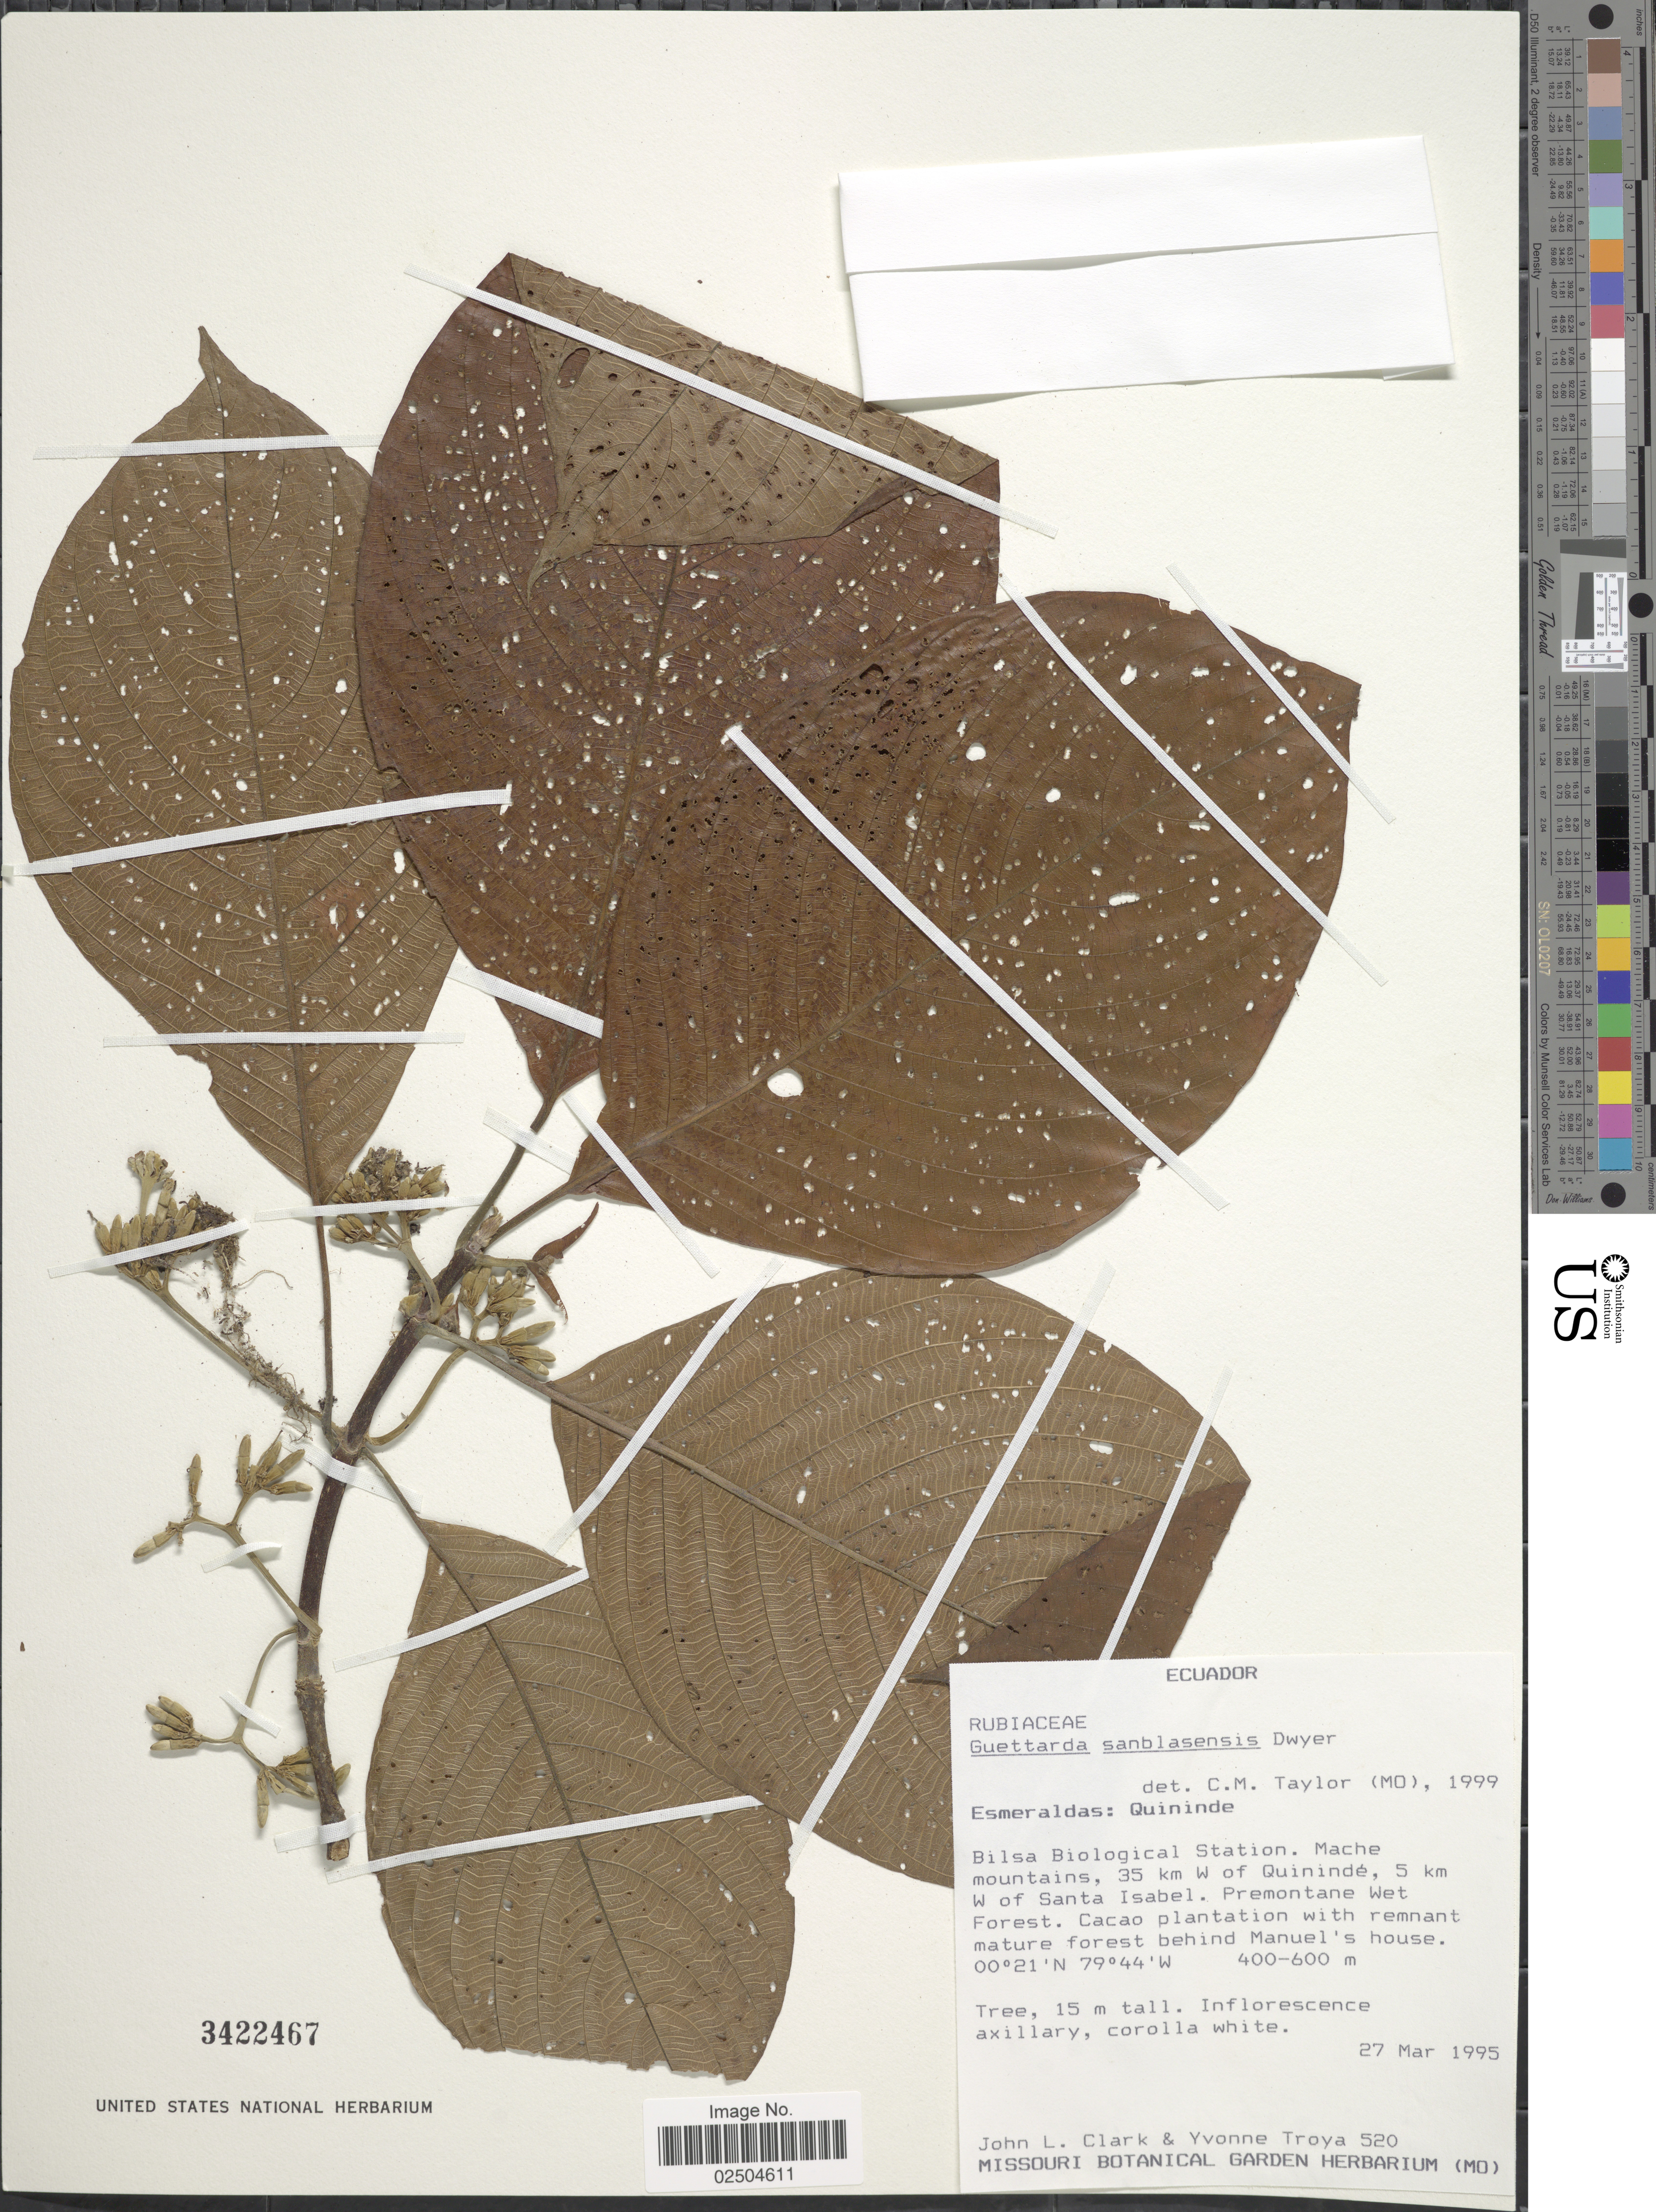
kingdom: Plantae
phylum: Tracheophyta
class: Magnoliopsida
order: Gentianales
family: Rubiaceae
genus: Guettarda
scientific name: Guettarda sanblasensis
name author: Dwyer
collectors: J. L. Clark & Y. Troya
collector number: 520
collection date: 1995-03-27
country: Ecuador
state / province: Esmeraldas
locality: Esmeraldas: Quininde, Bilsa Biological Station, Mache mountains, 35 km W of Quininde, 5 km W of Santa Isabel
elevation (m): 400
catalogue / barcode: US 3422467